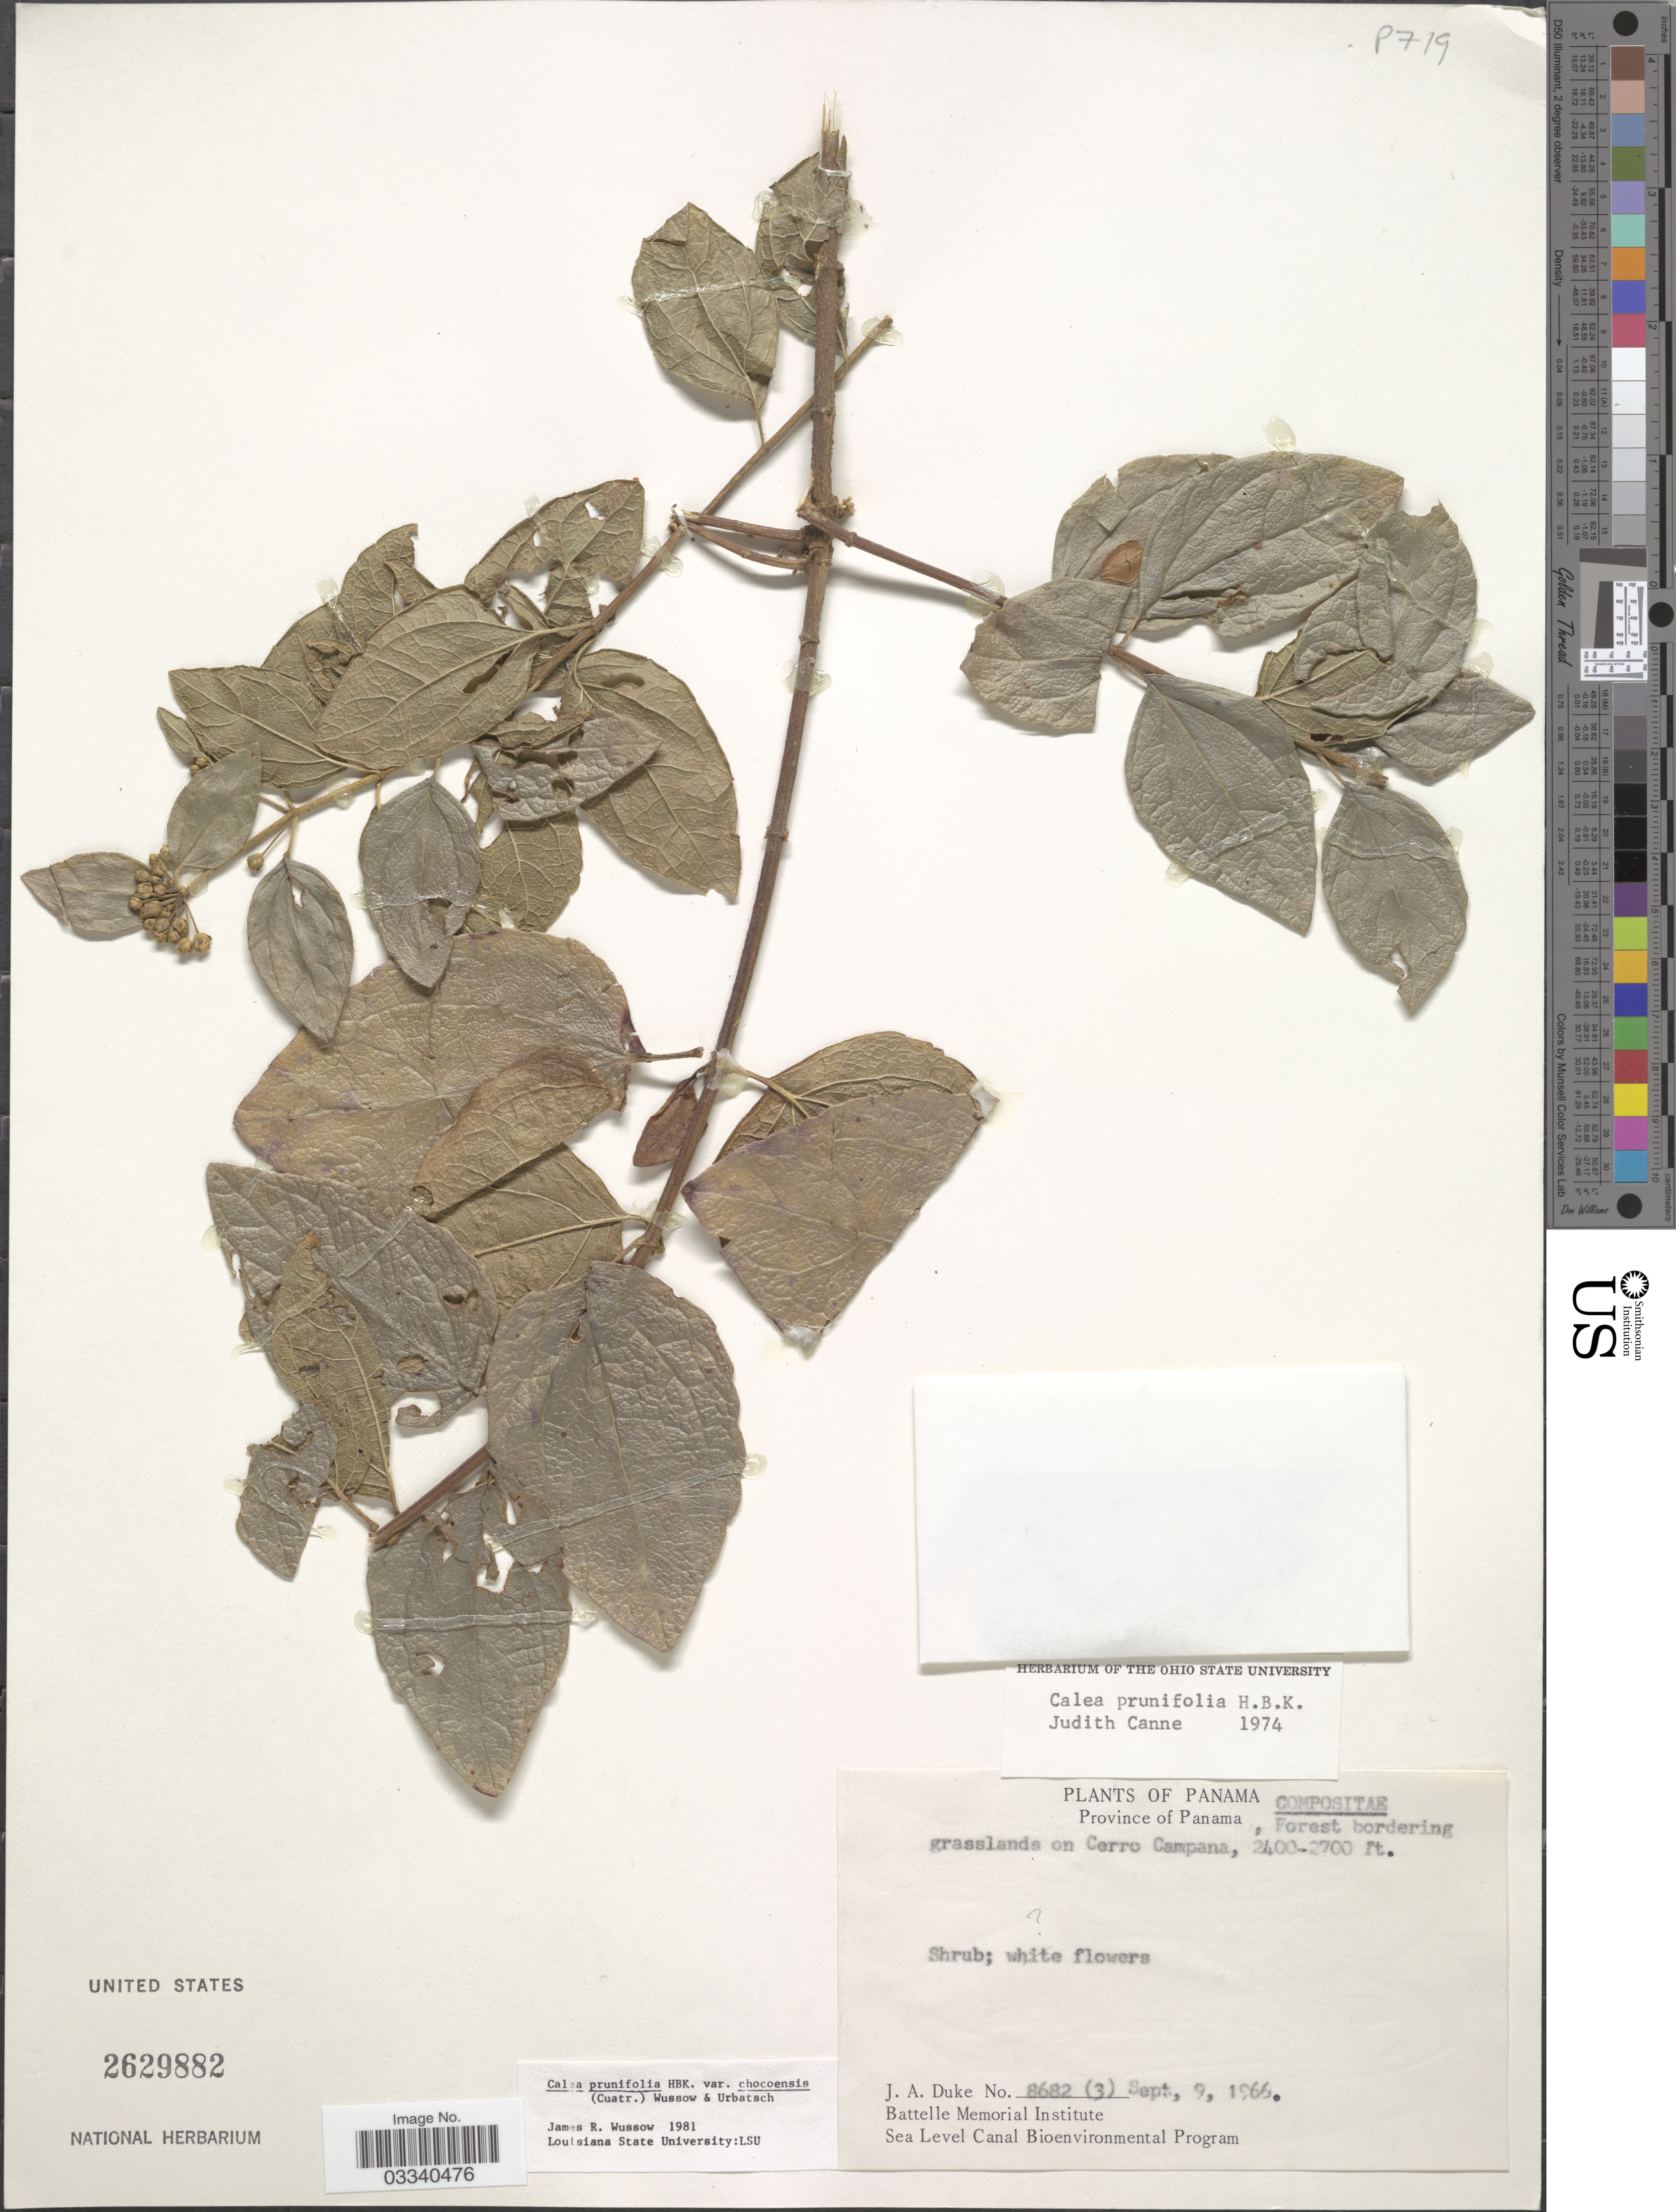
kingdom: Plantae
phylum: Tracheophyta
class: Magnoliopsida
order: Asterales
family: Asteraceae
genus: Calea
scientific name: Calea prunifolia var. chocoensis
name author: Kunth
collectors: J. A. Duke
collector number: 8682 (3)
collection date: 1966-09-09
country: Panama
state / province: Panamá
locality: Forest bordering grasslands on Cerro Campana.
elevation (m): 732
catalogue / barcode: US 2629882